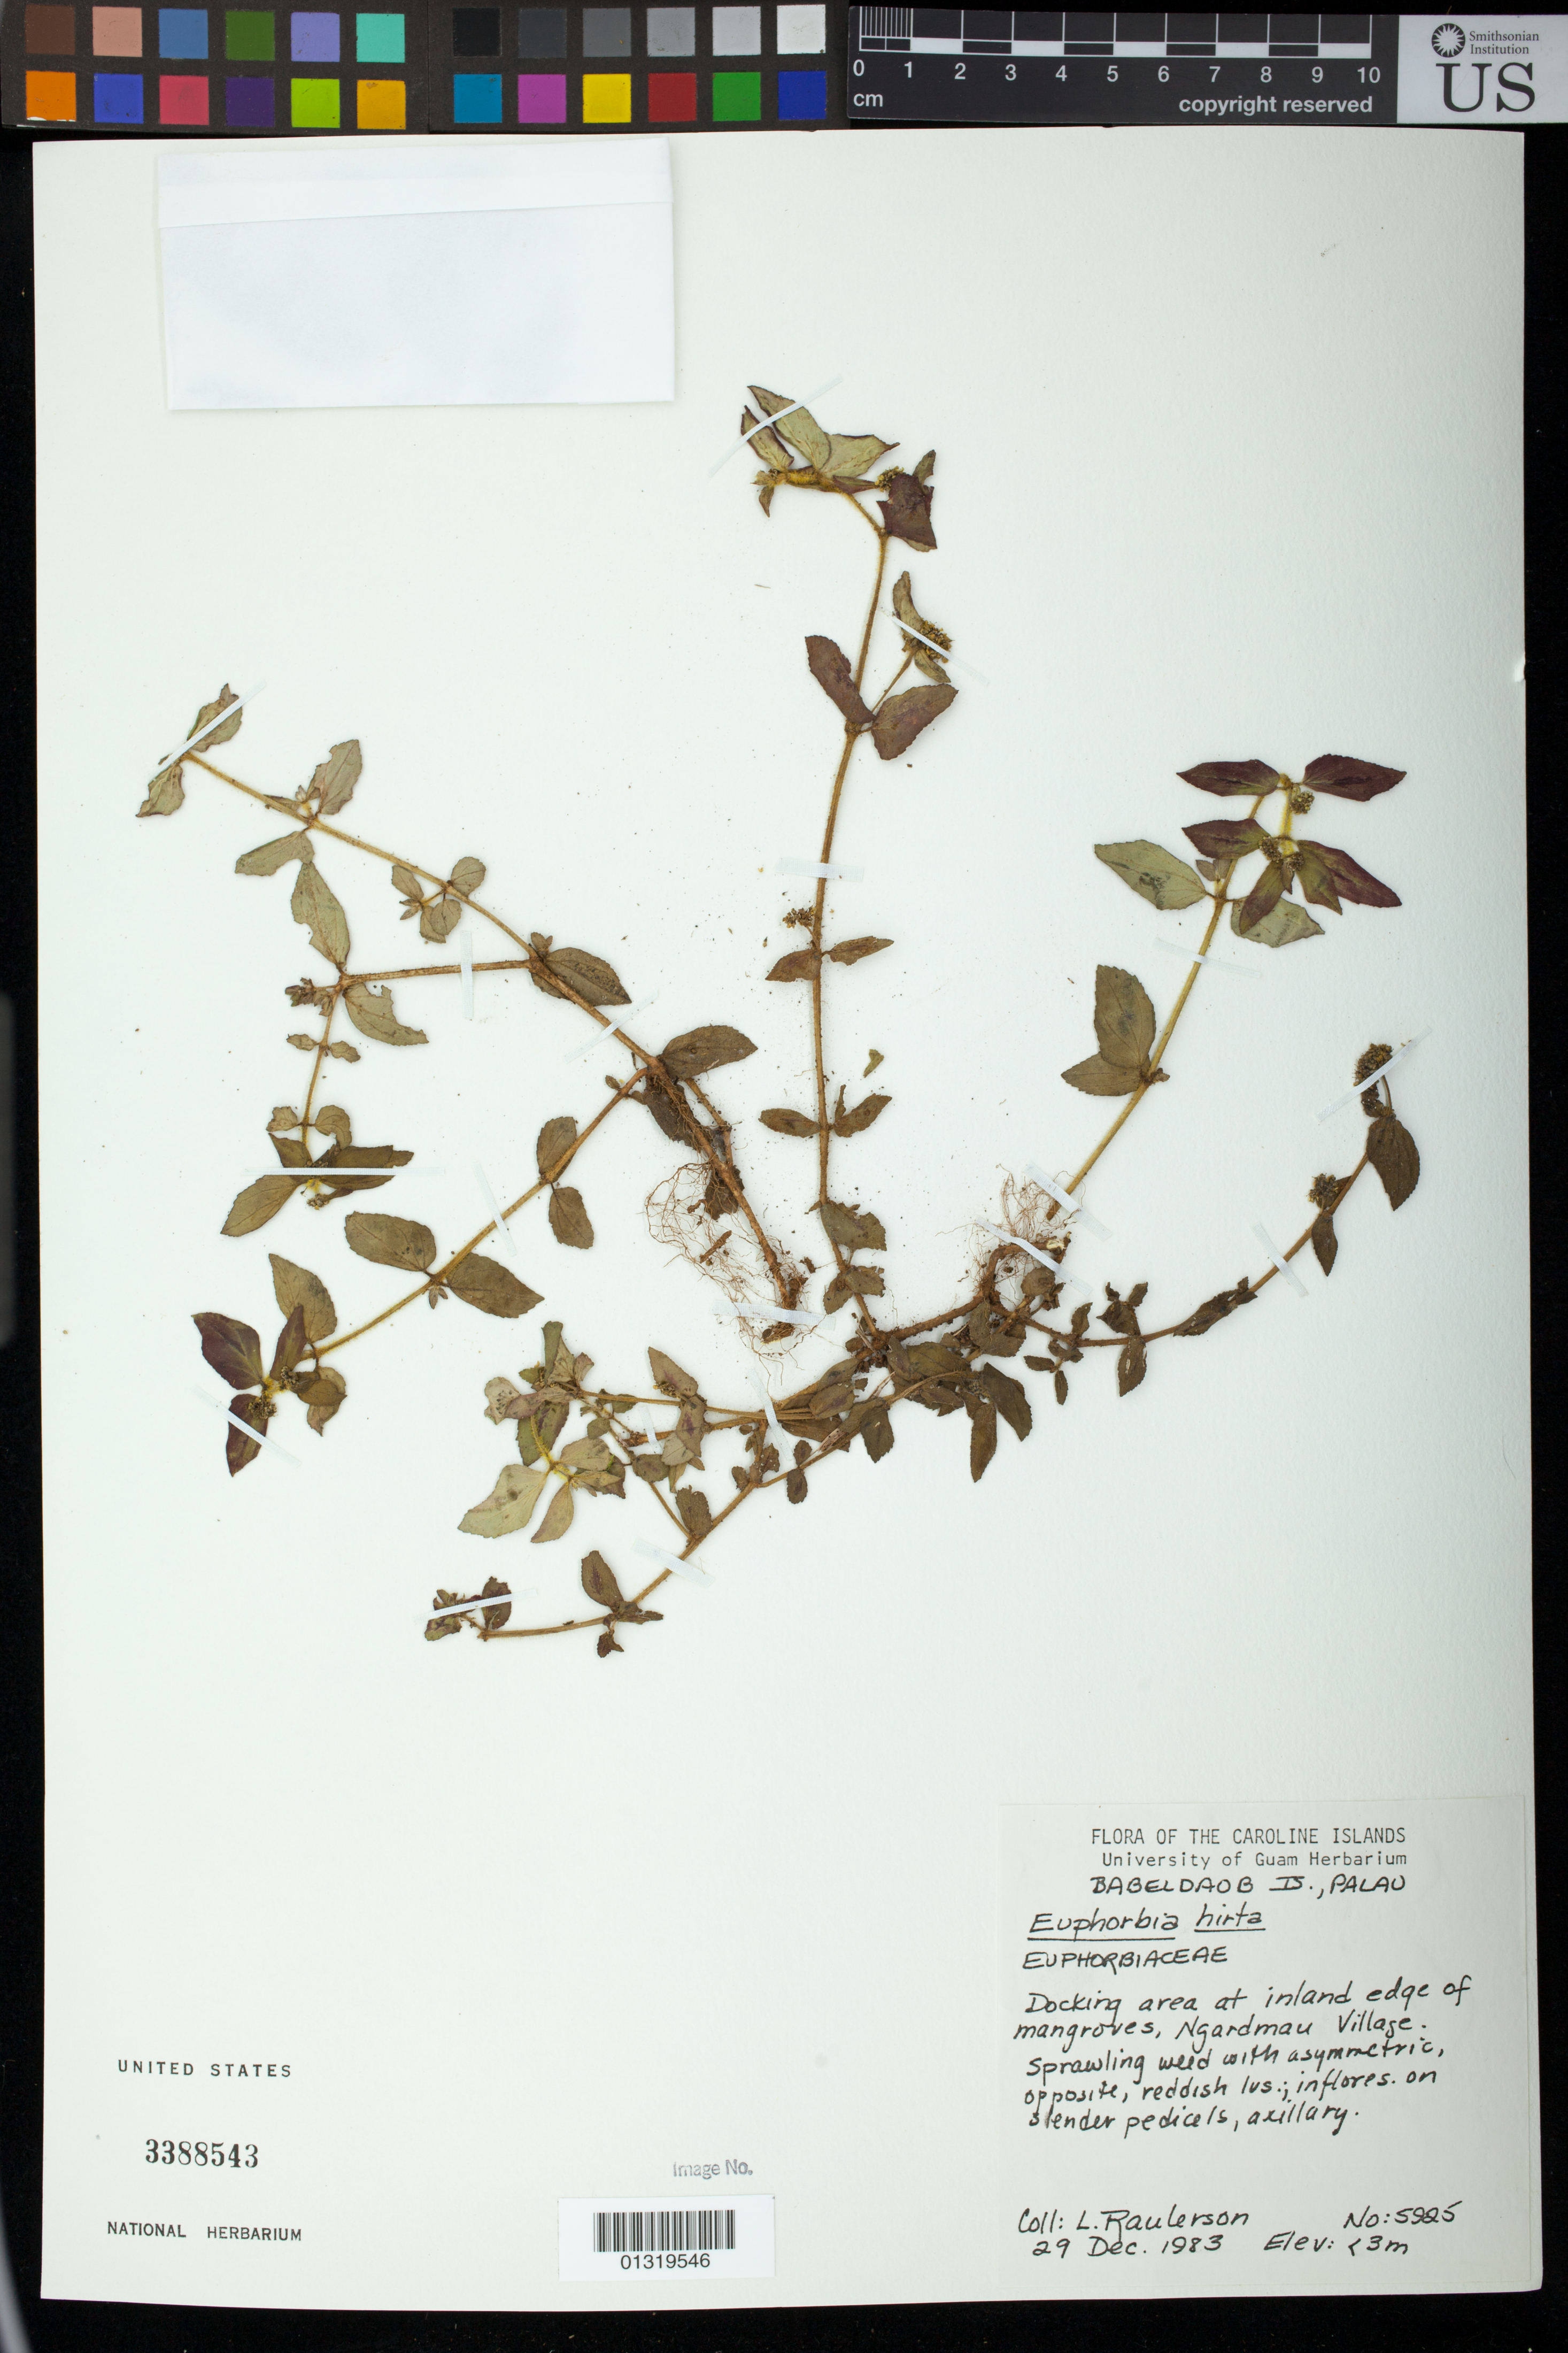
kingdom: Plantae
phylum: Tracheophyta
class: Magnoliopsida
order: Malpighiales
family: Euphorbiaceae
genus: Euphorbia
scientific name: Euphorbia hirta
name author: L.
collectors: L. Raulerson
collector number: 5925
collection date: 1983-12-29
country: Palau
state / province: Ngardmau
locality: Docking area at inland edge of mangroves, Ngardmau Village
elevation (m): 0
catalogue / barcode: US 3388543